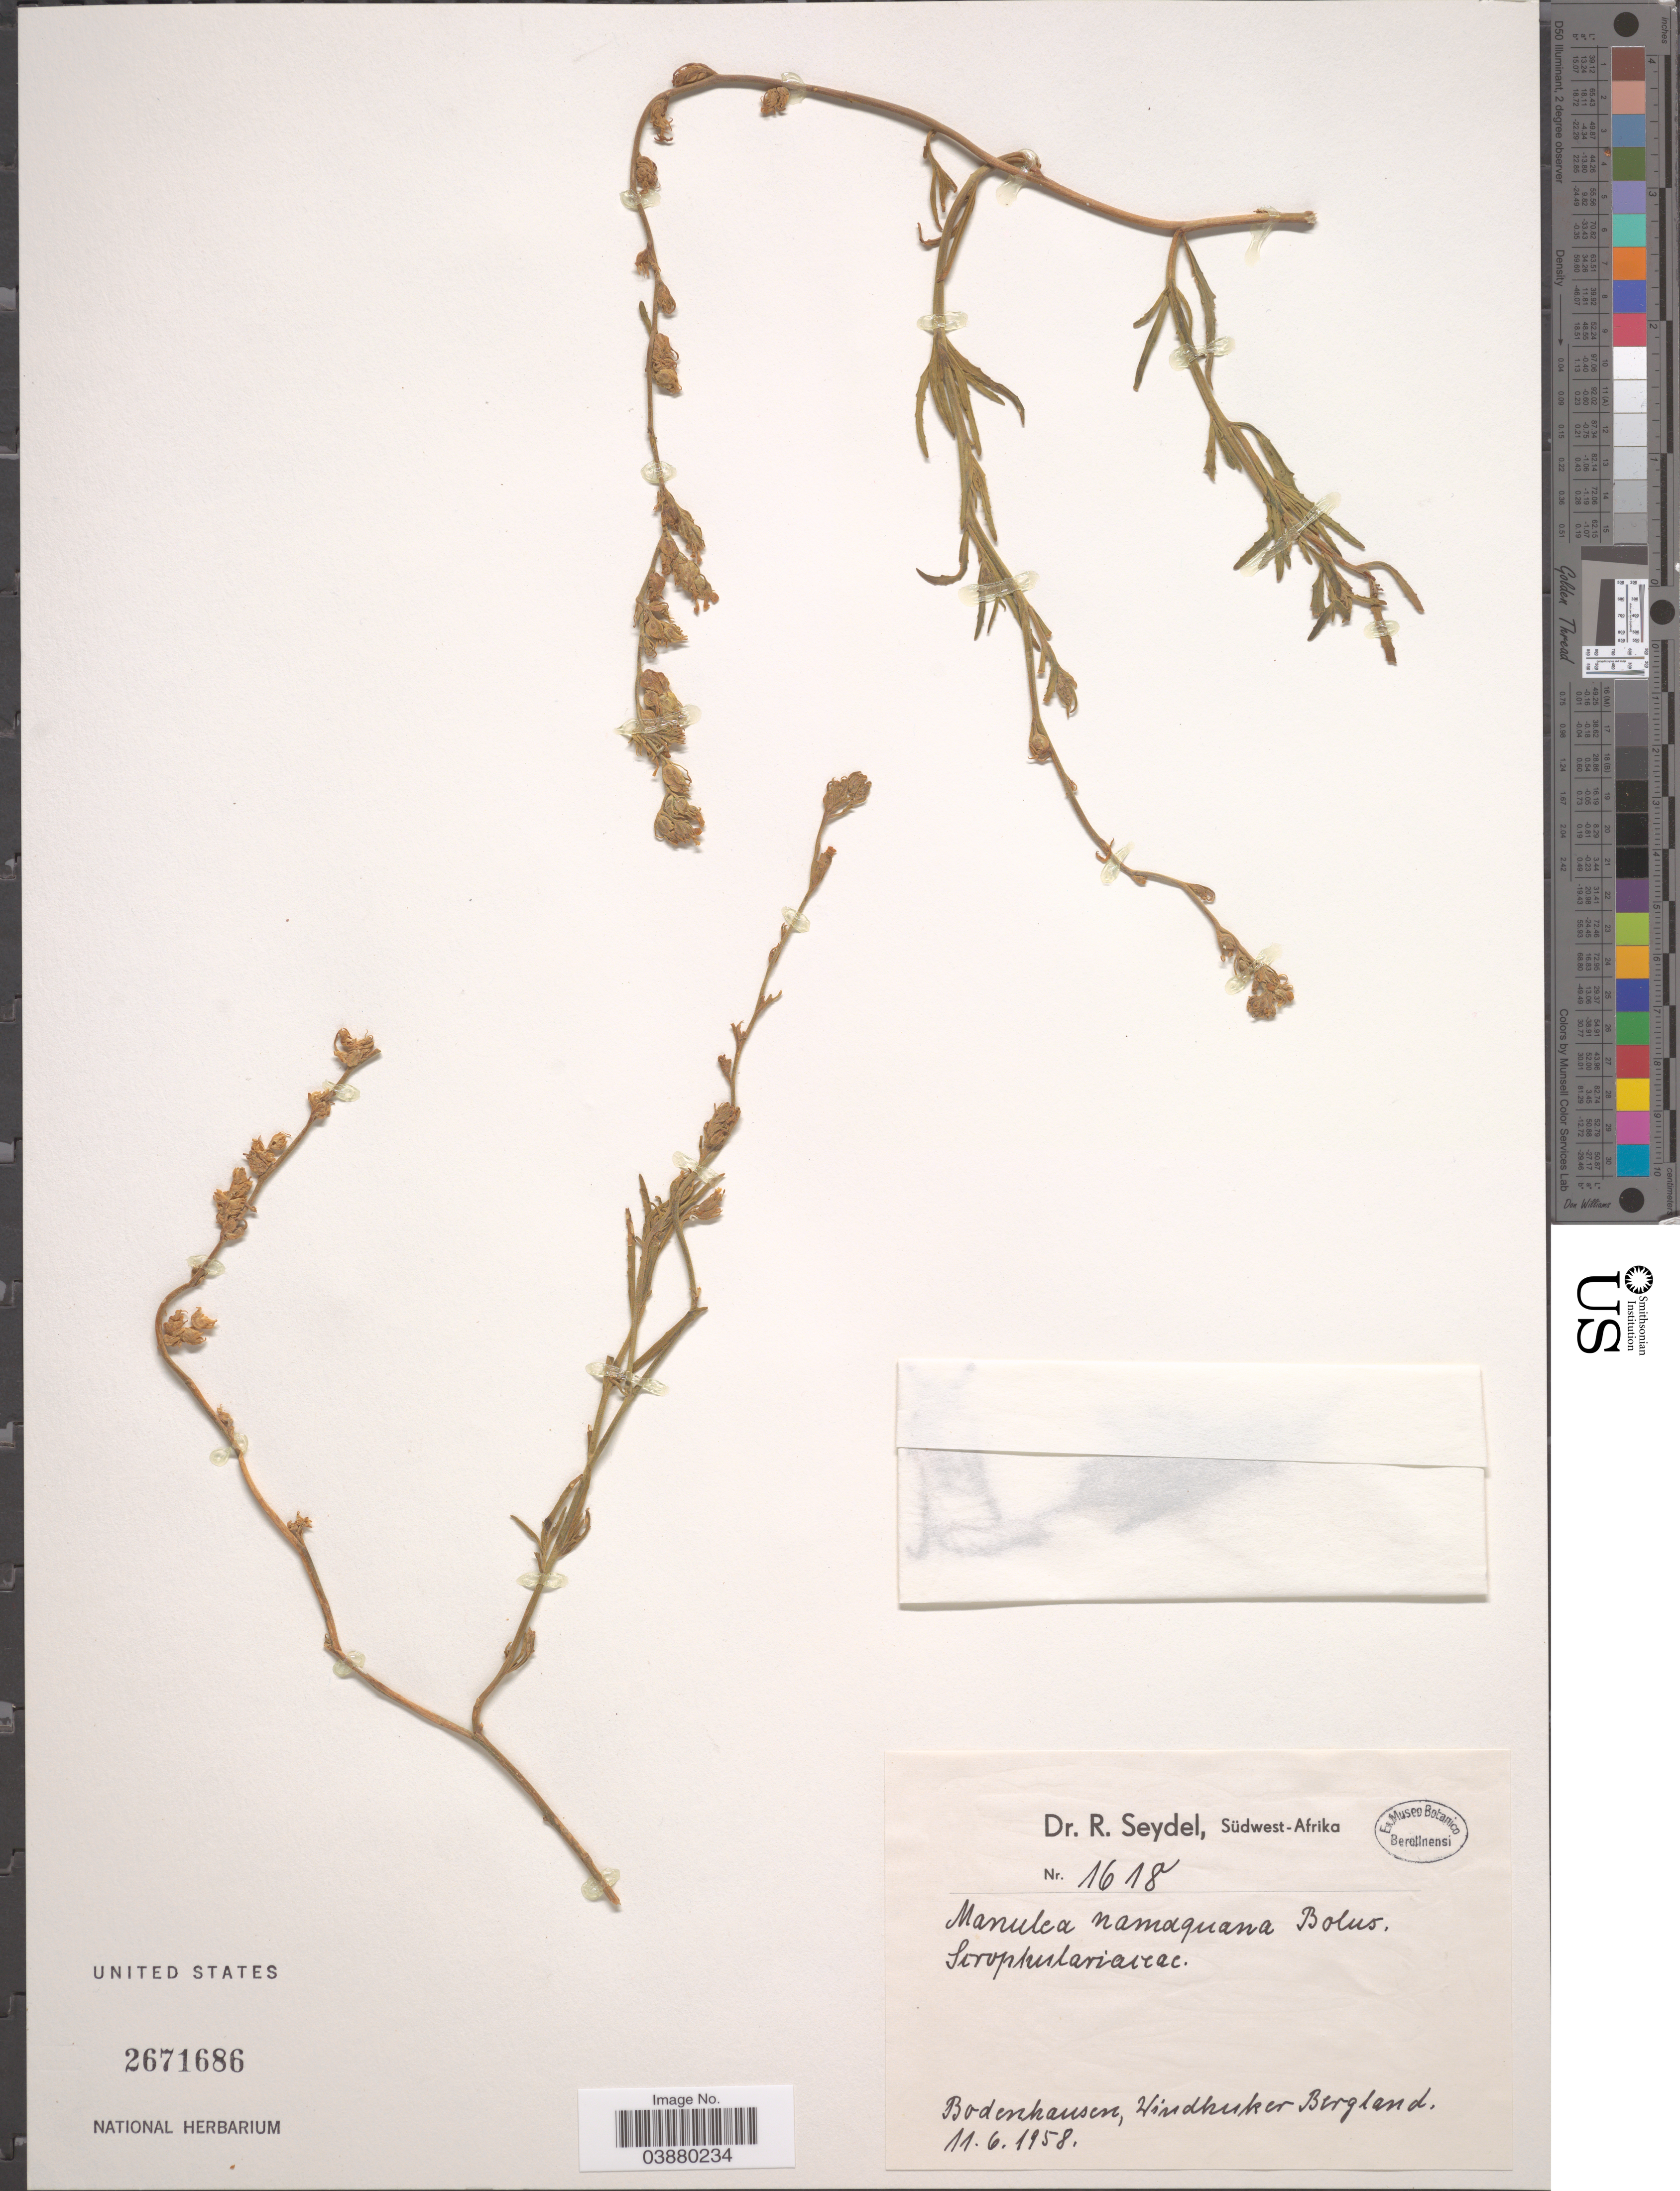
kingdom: Plantae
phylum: Tracheophyta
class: Magnoliopsida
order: Lamiales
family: Scrophulariaceae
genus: Manulea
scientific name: Manulea dubia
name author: Overkott ex Roessler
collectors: R. Seydel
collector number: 1618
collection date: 1958-06-11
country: Namibia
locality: Südwest-Afrika. Bodenhausen, Windhuker Bergland.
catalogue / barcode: US 2671686